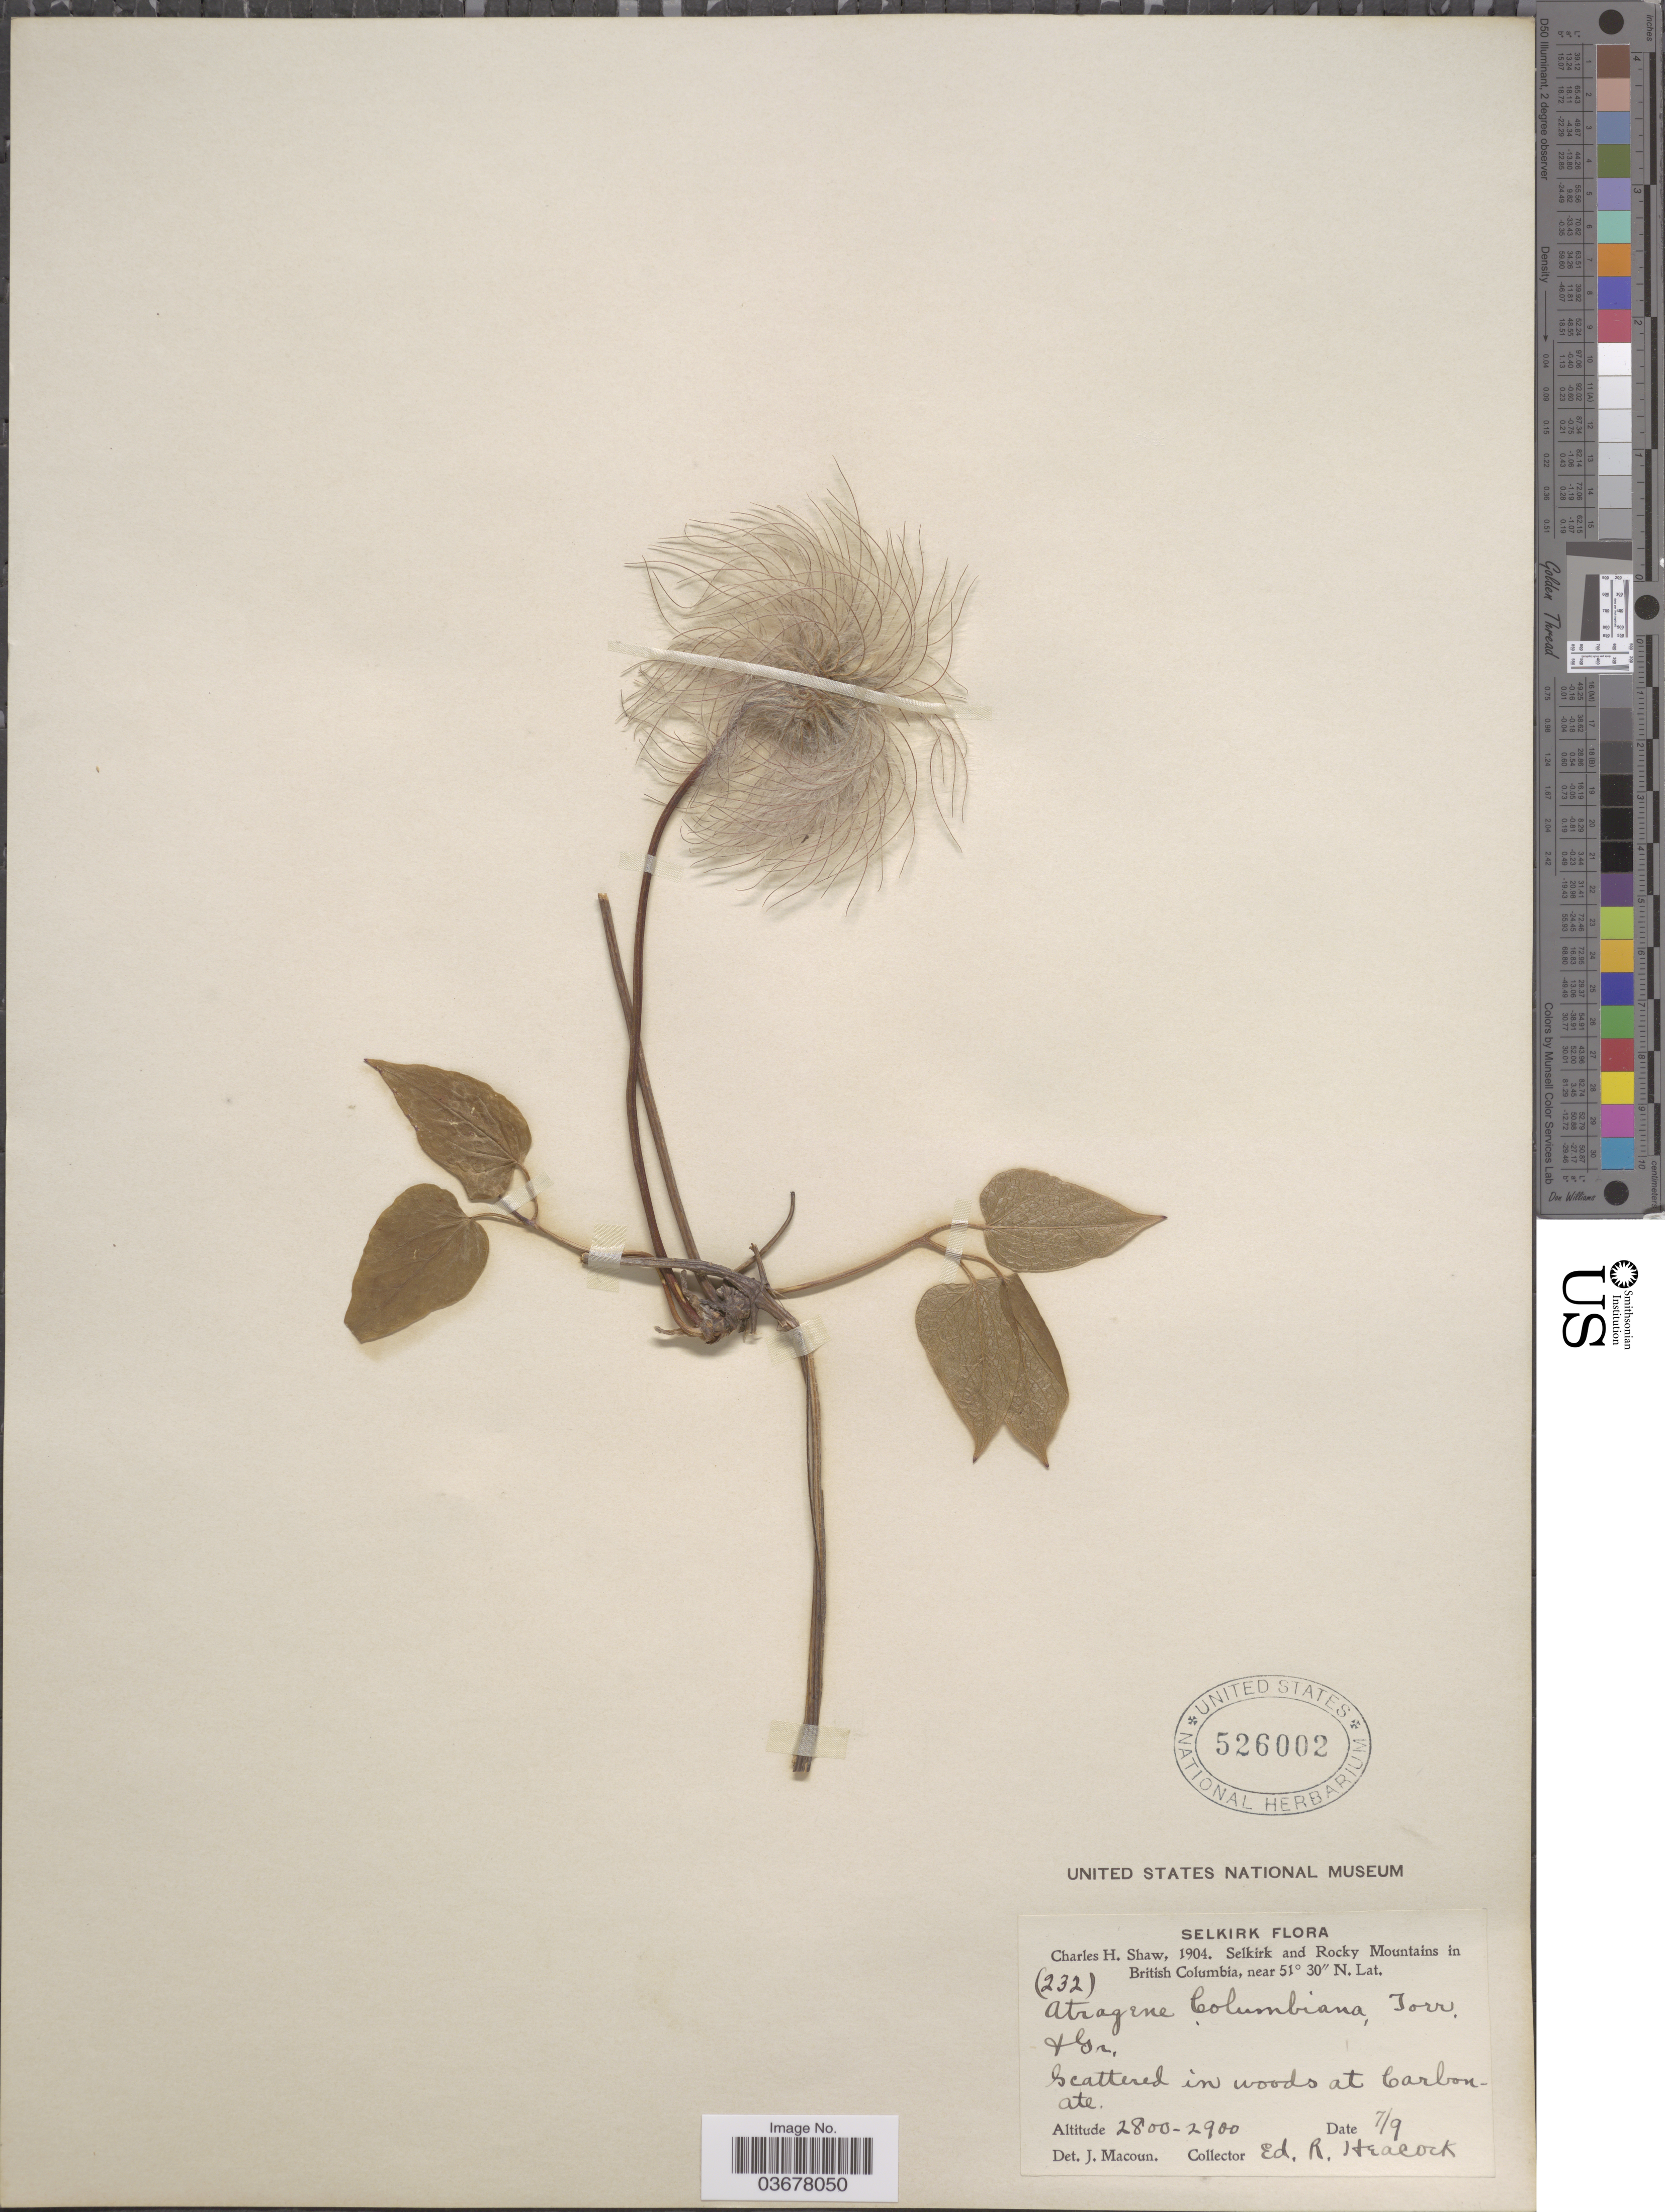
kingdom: Plantae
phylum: Tracheophyta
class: Magnoliopsida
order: Ranunculales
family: Ranunculaceae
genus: Clematis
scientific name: Clematis occidentalis var. grosseserrata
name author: (Rydb.) J.S. Pringle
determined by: Strong, M. T., (US), Smithsonian Institution - National Museum of Natural History (UNITED STATES)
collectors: E. Heacock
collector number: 232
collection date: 1904-09-07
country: Canada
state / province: British Columbia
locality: Selkirk. Selkirk and Rocky Mountains. Scattered in woods at Carbonate.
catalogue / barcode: US 526002